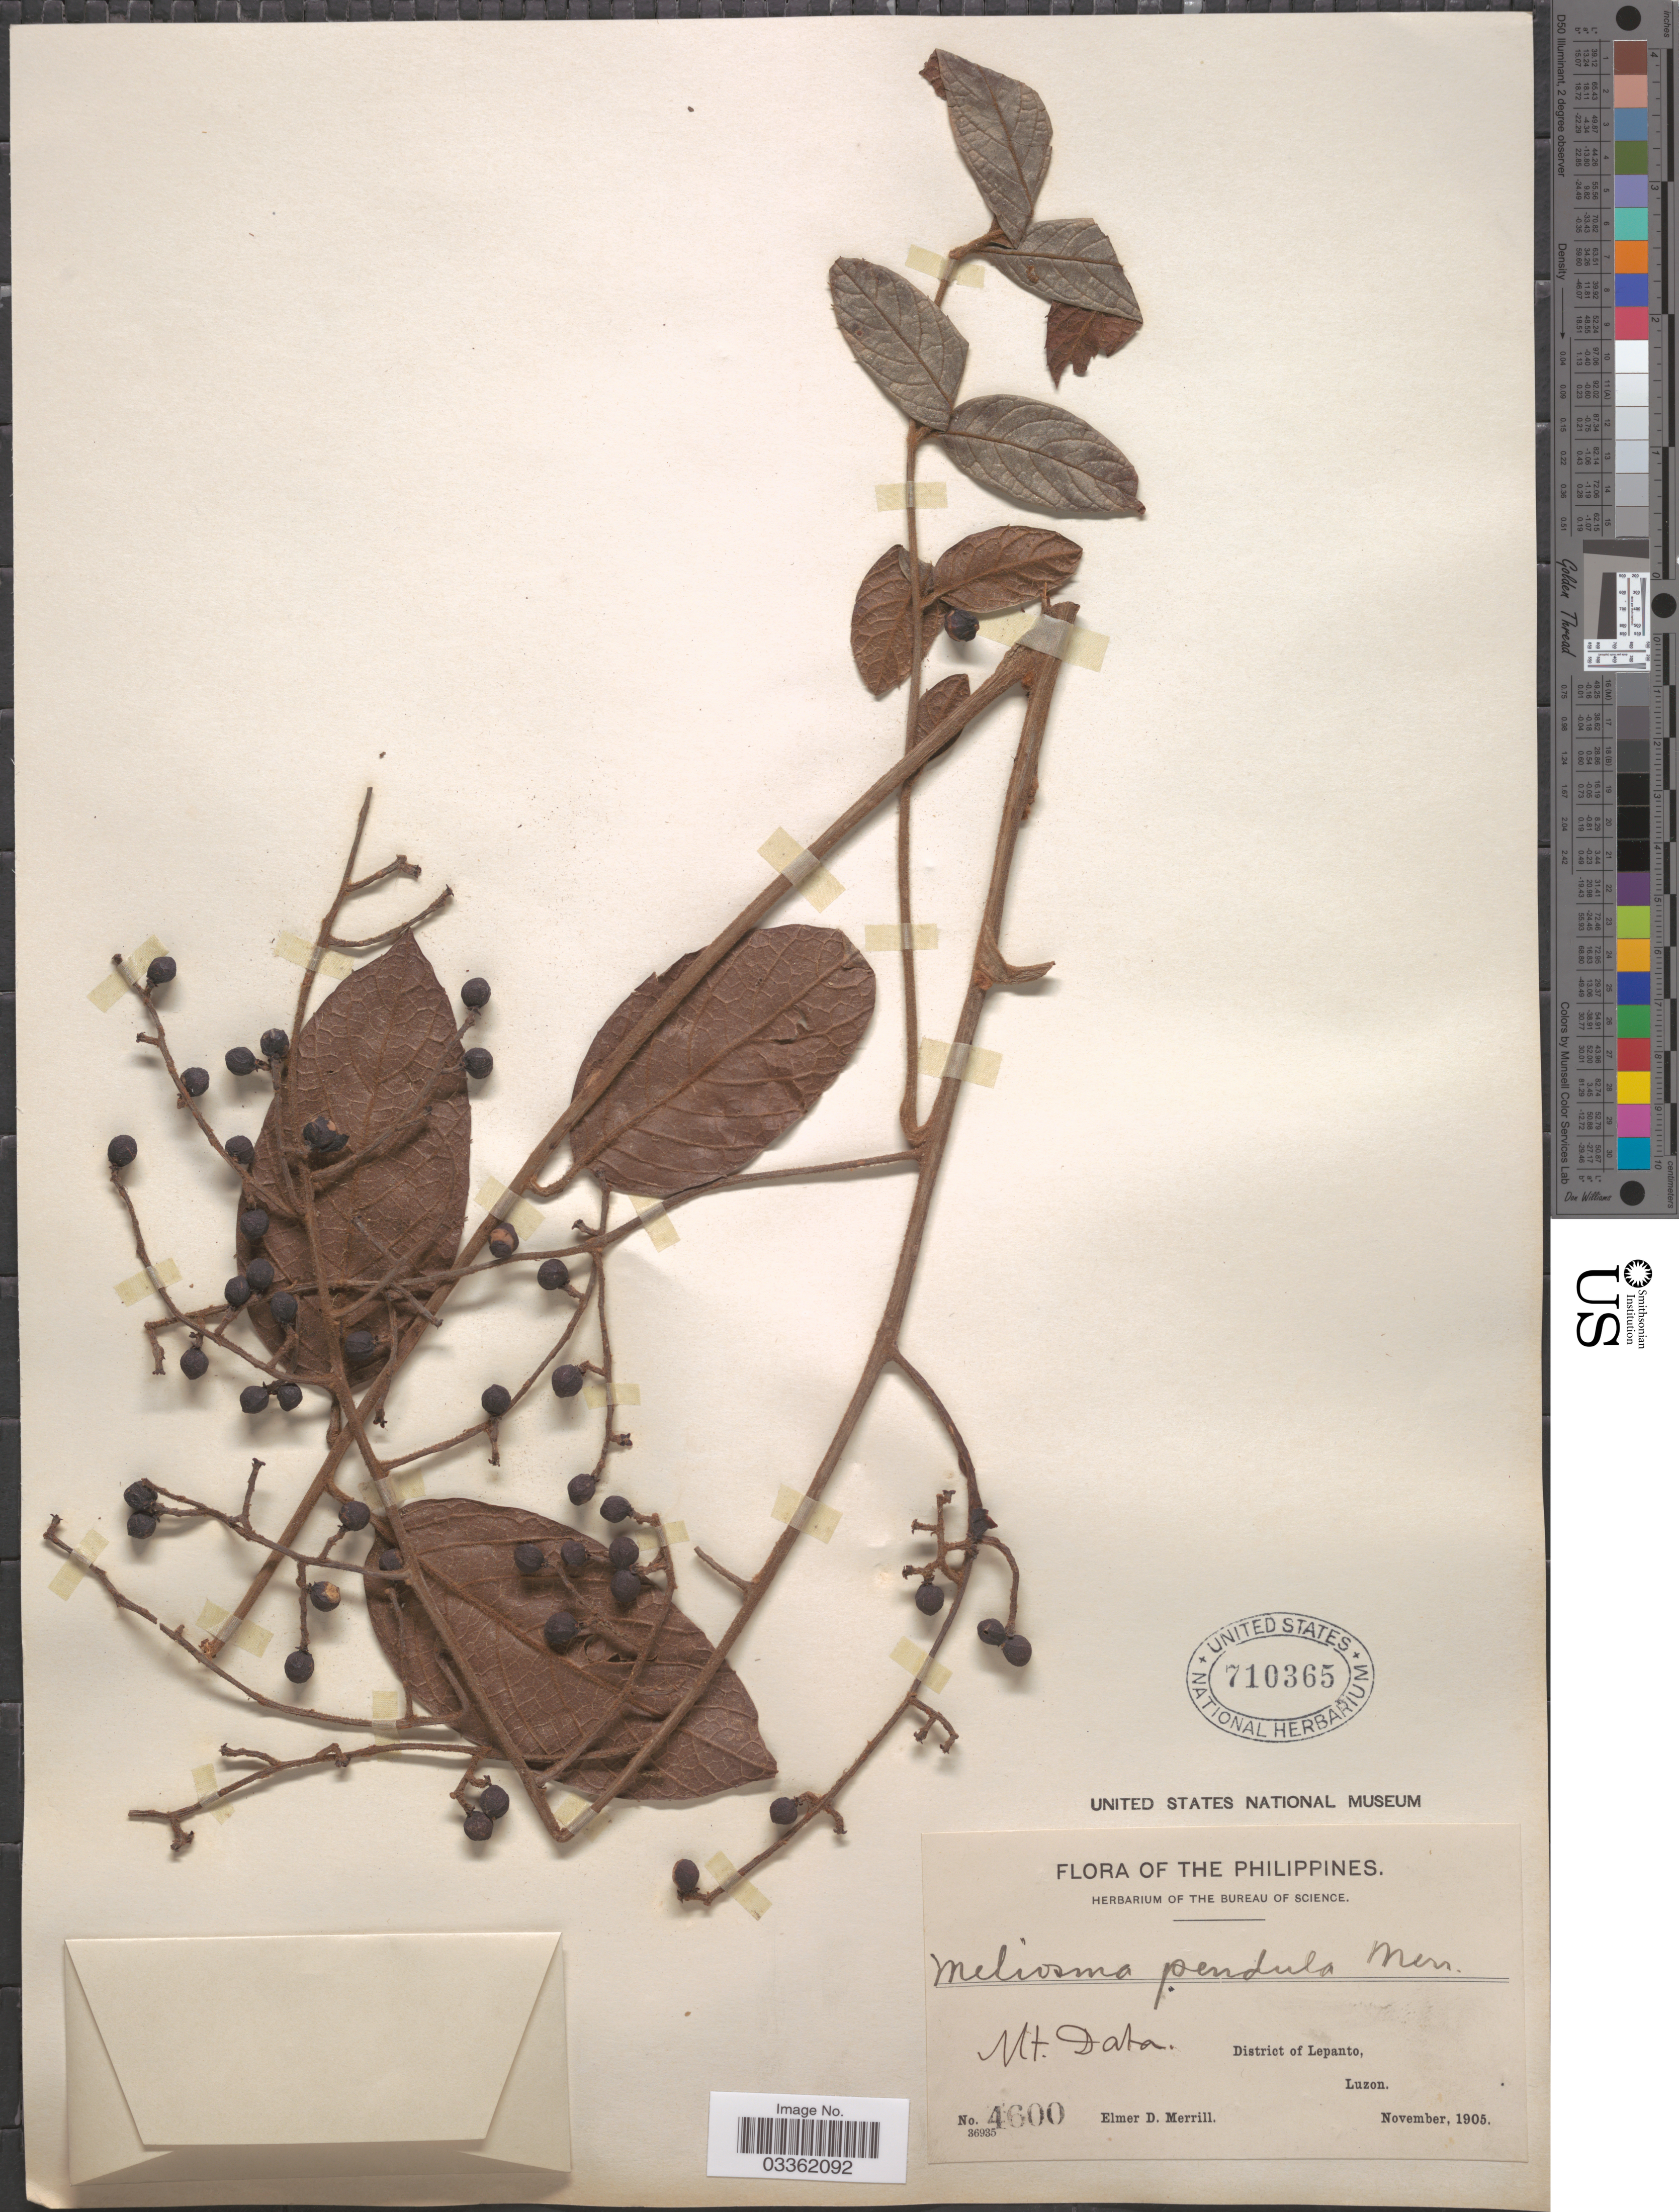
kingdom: Plantae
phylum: Tracheophyta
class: Magnoliopsida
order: Proteales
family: Sabiaceae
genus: Meliosma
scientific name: Meliosma pendula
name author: Merr.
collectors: E. D. Merrill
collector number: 4600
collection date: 1905-11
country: Philippines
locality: Mt. Data. District of Lepanto, Luzon.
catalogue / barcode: US 710365